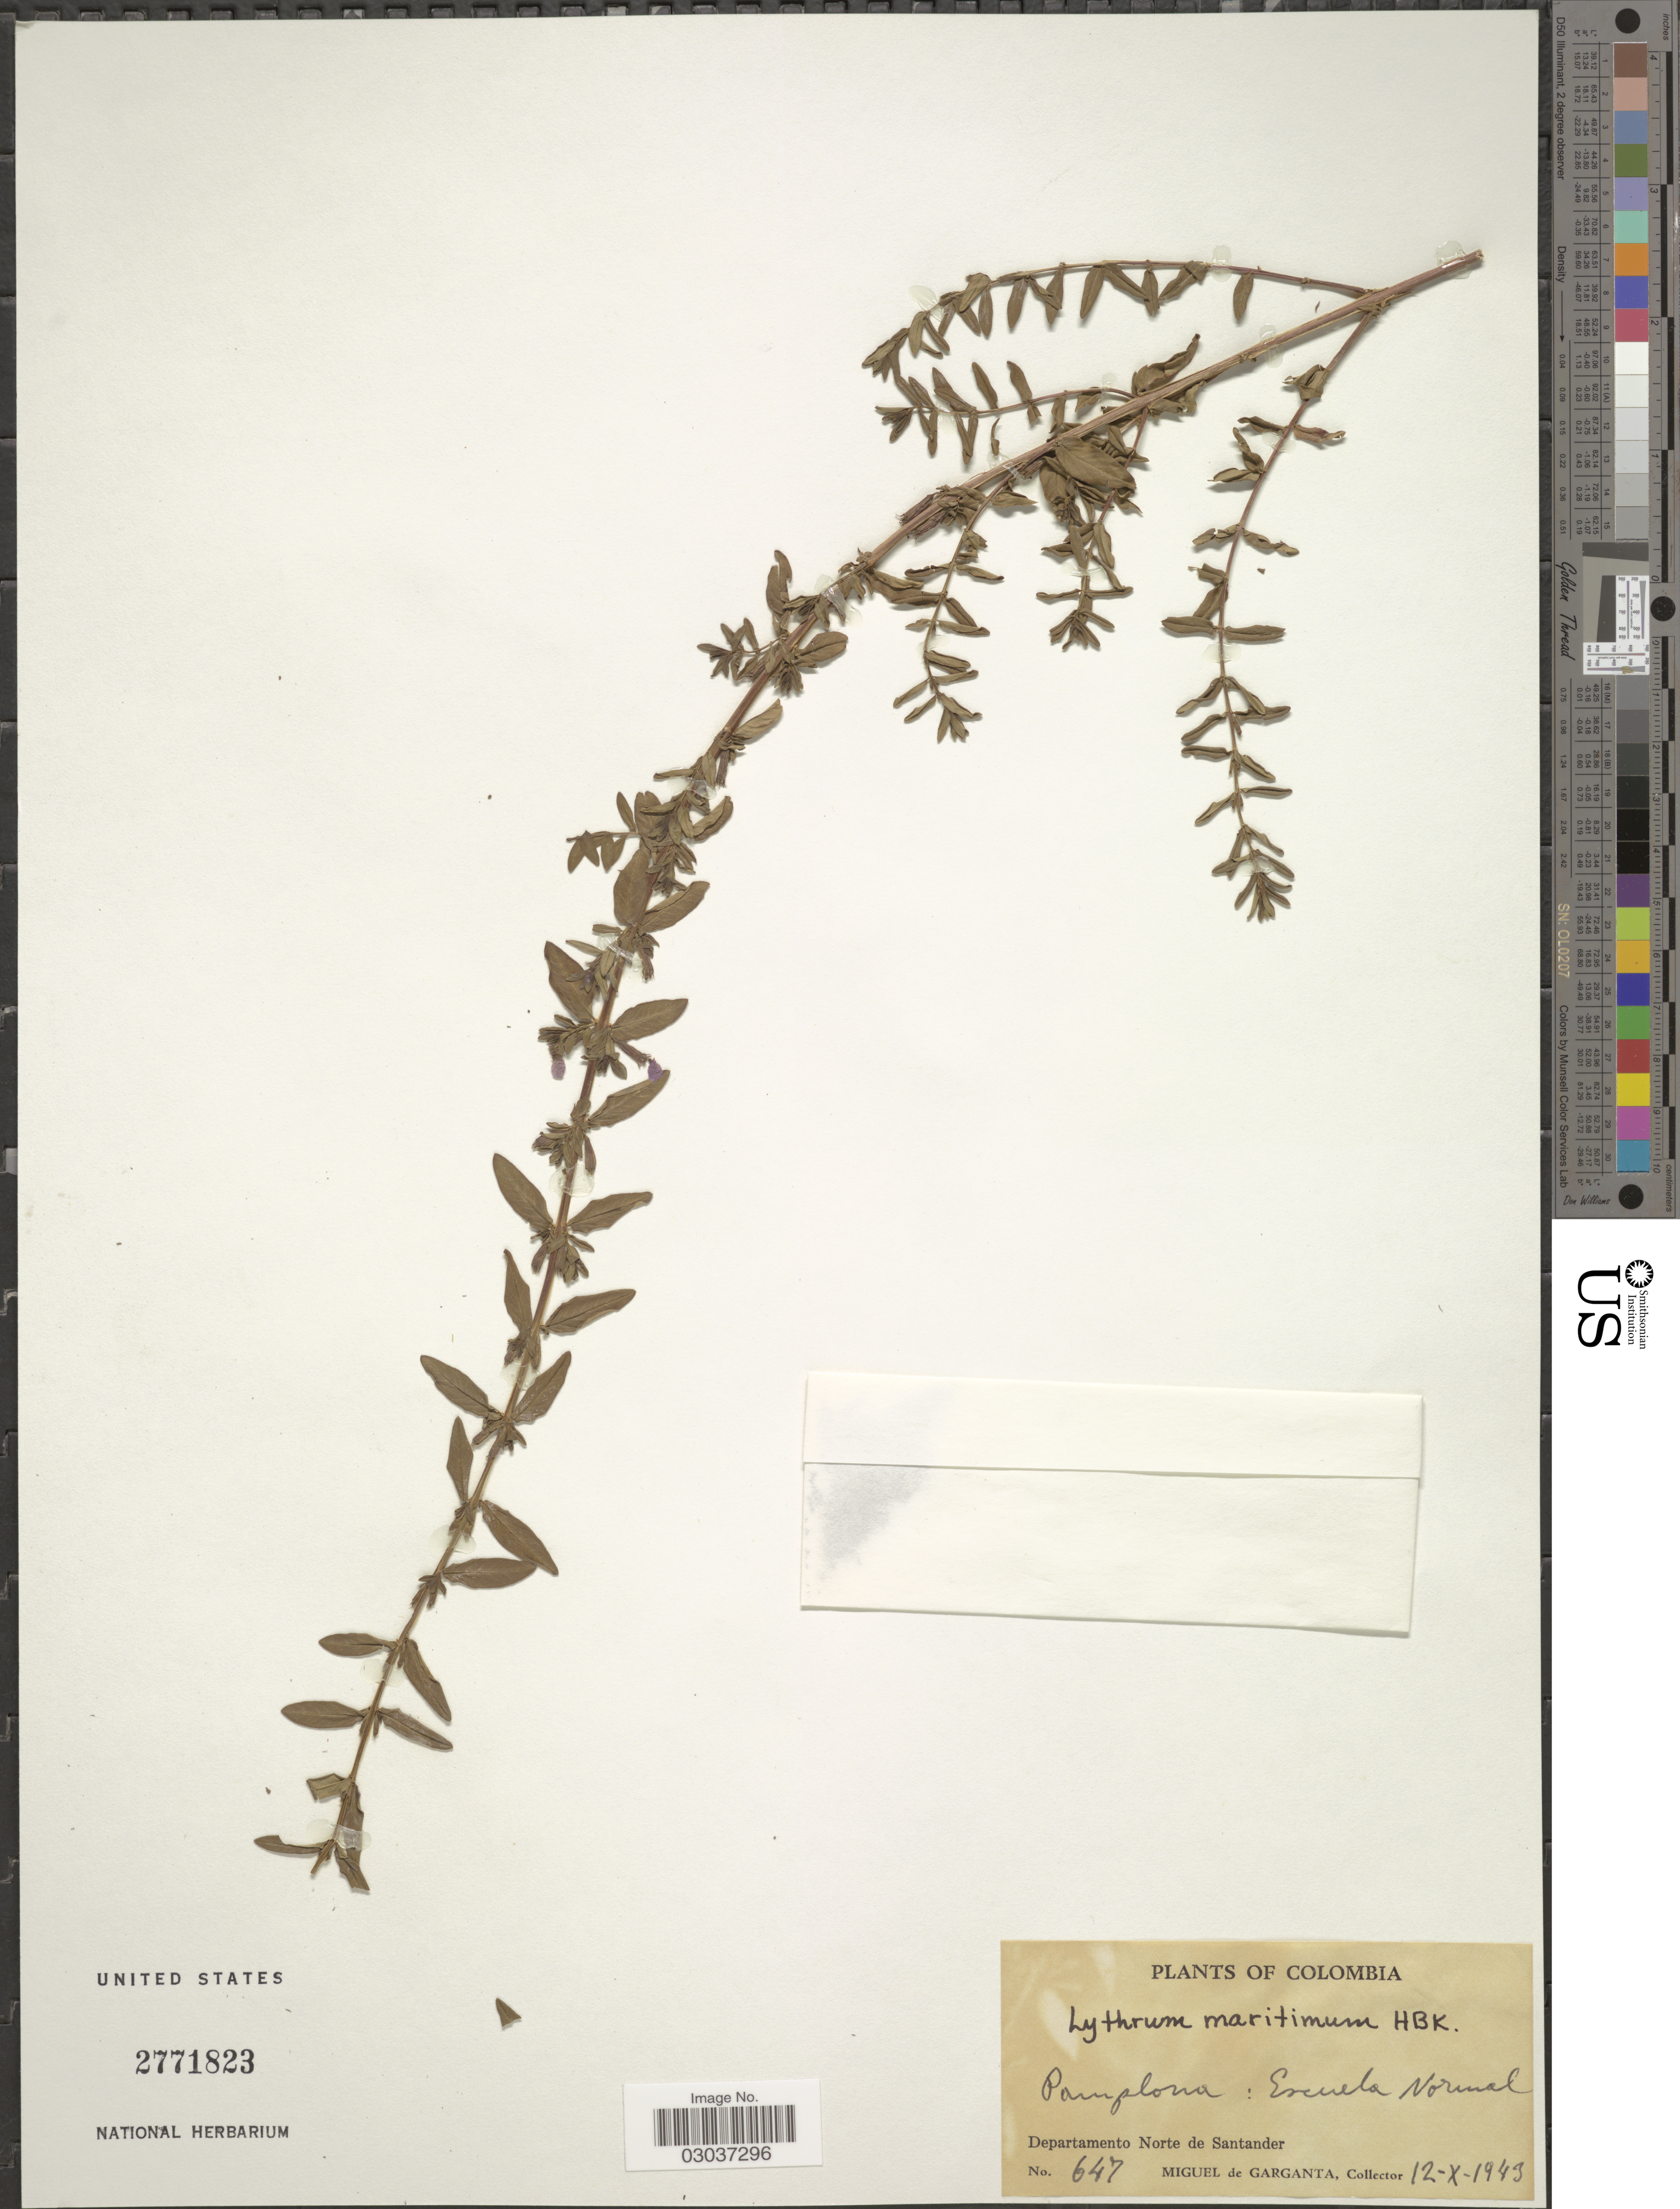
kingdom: Plantae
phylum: Tracheophyta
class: Magnoliopsida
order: Myrtales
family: Lythraceae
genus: Lythrum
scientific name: Lythrum maritimum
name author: Kunth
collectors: M. Garganta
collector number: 647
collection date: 1943-10-12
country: Colombia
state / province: Norte de Santander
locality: Pamplona: Escuela Normal. Departamento Norte de Santander.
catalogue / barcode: US 2771823